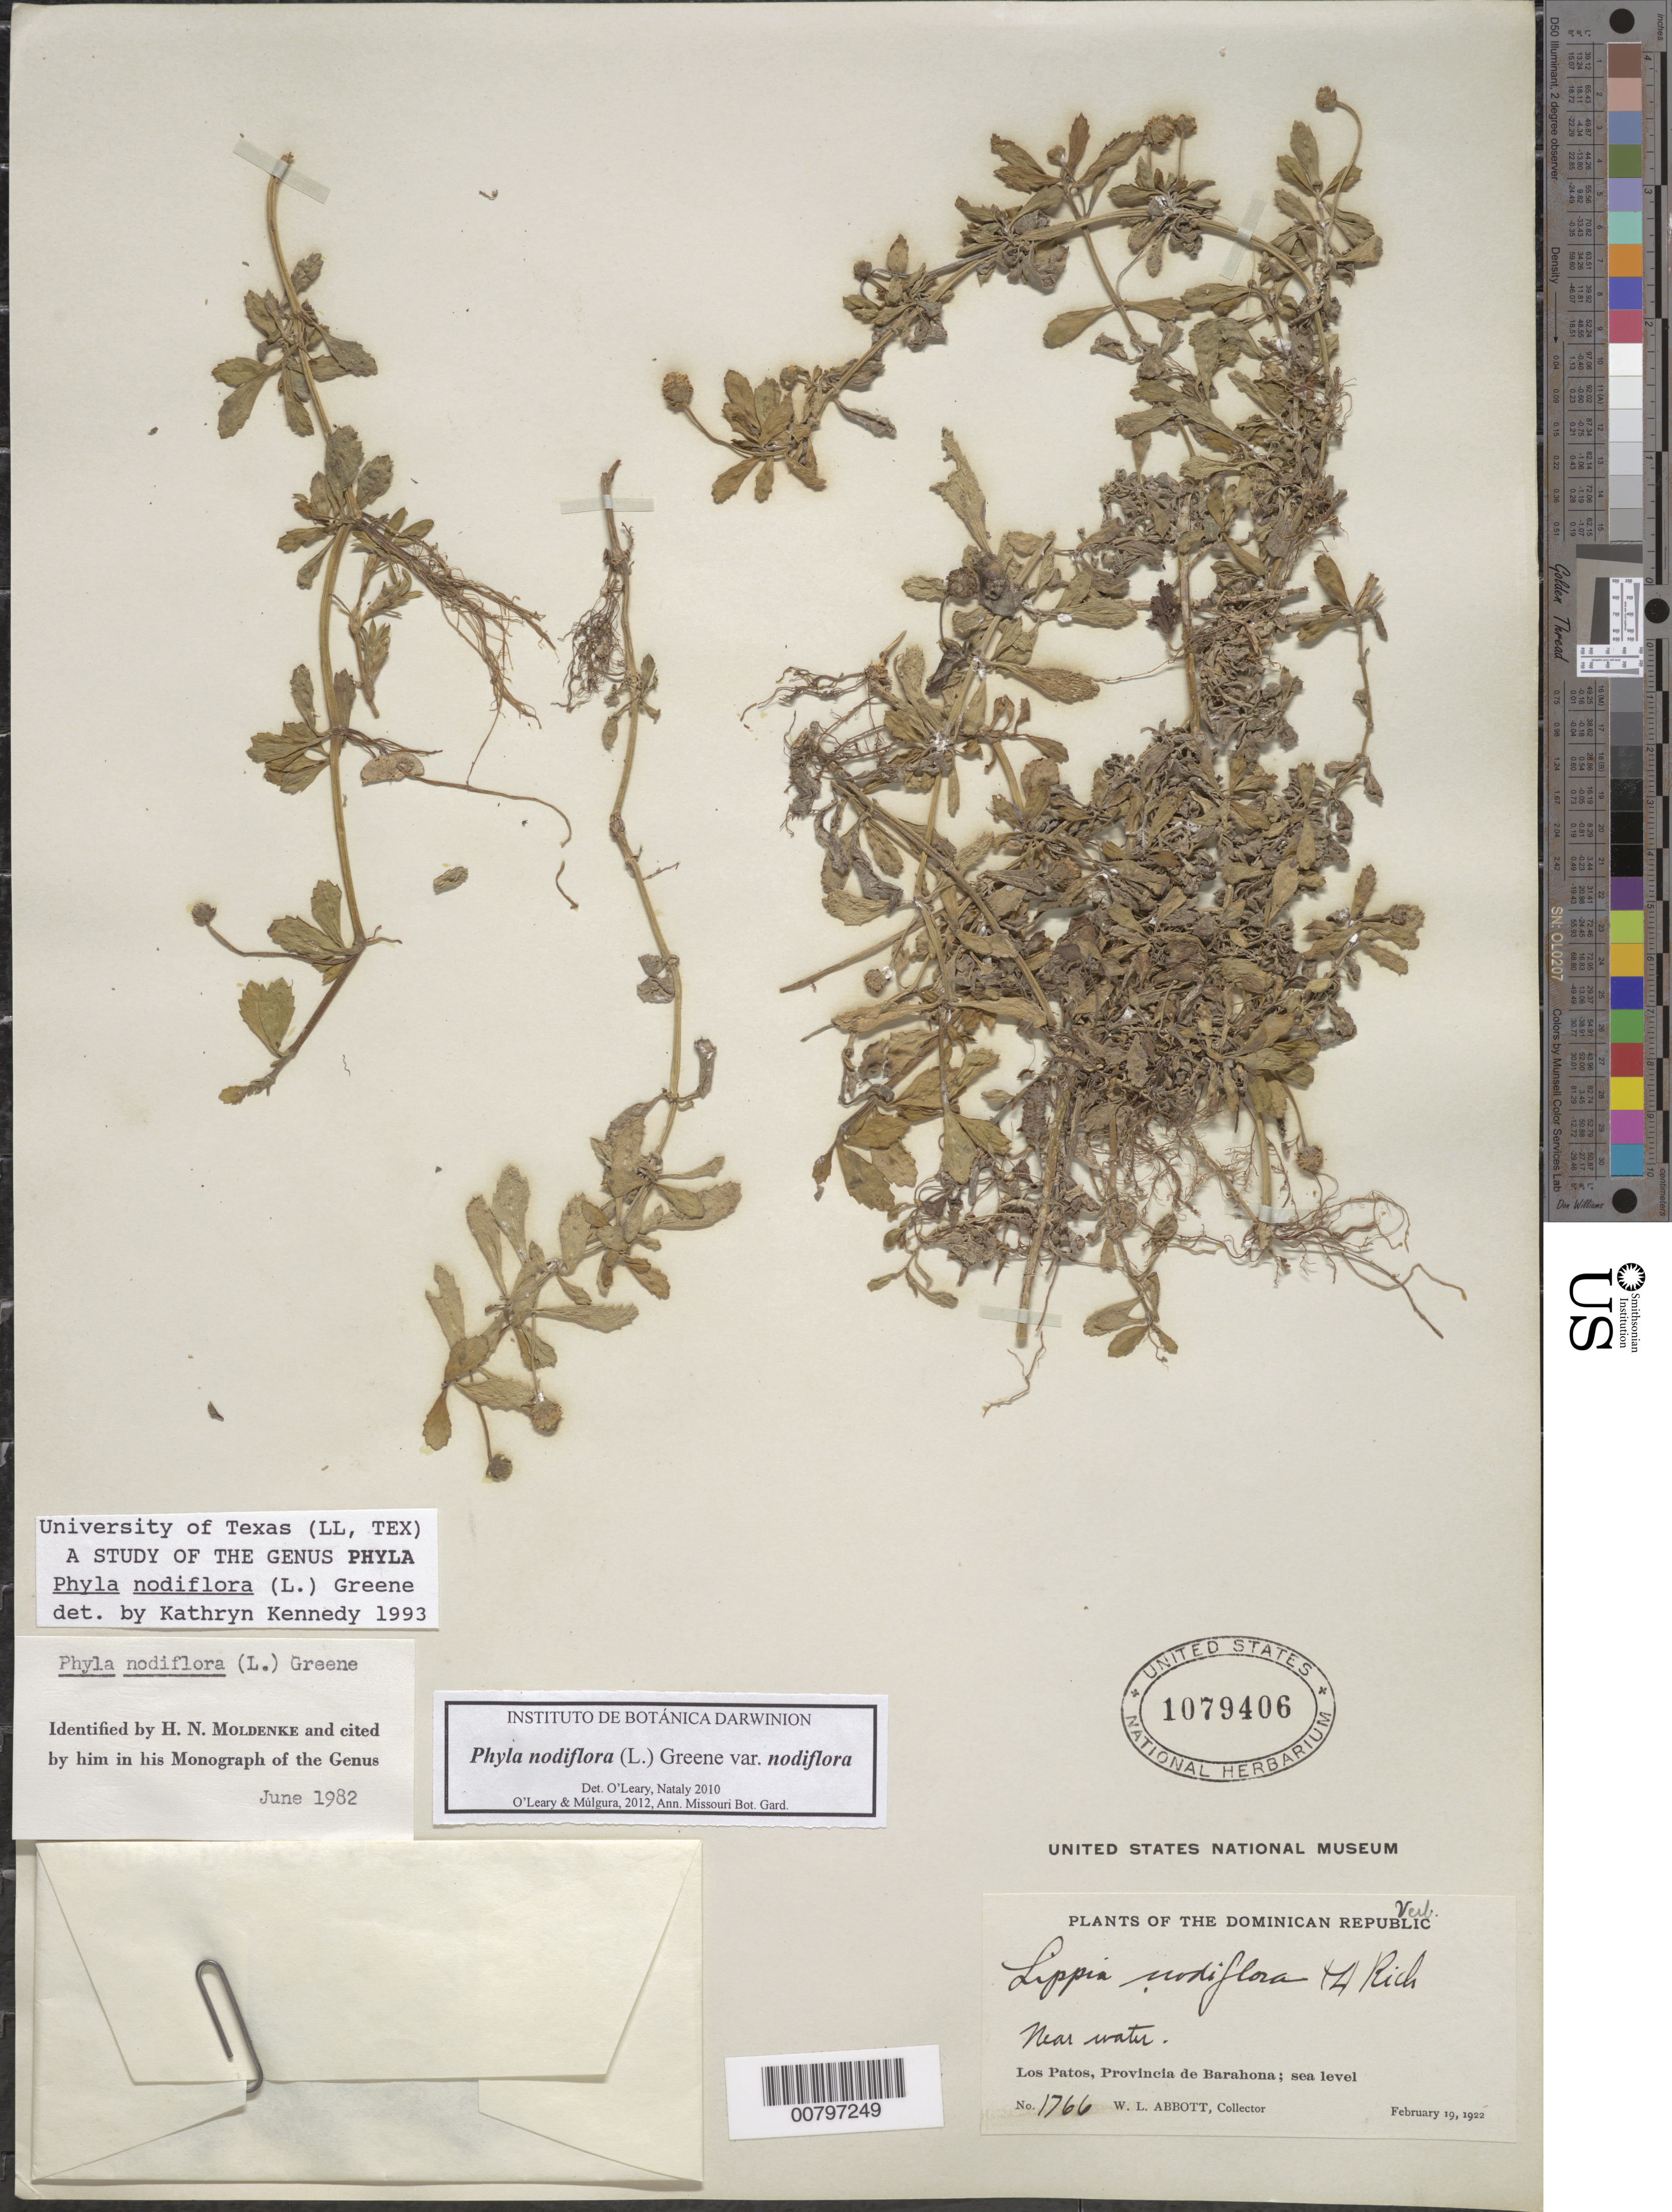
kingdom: Plantae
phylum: Tracheophyta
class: Magnoliopsida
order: Lamiales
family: Verbenaceae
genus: Phyla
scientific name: Phyla nodiflora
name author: (L.) Greene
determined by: Kennedy, K.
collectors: W. L. Abbott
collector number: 1766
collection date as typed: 19 Feb 1922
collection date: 1922-02-19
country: Dominican Republic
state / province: Barahona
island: Hispaniola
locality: Los Platos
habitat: Near water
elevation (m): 0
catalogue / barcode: US 1079406